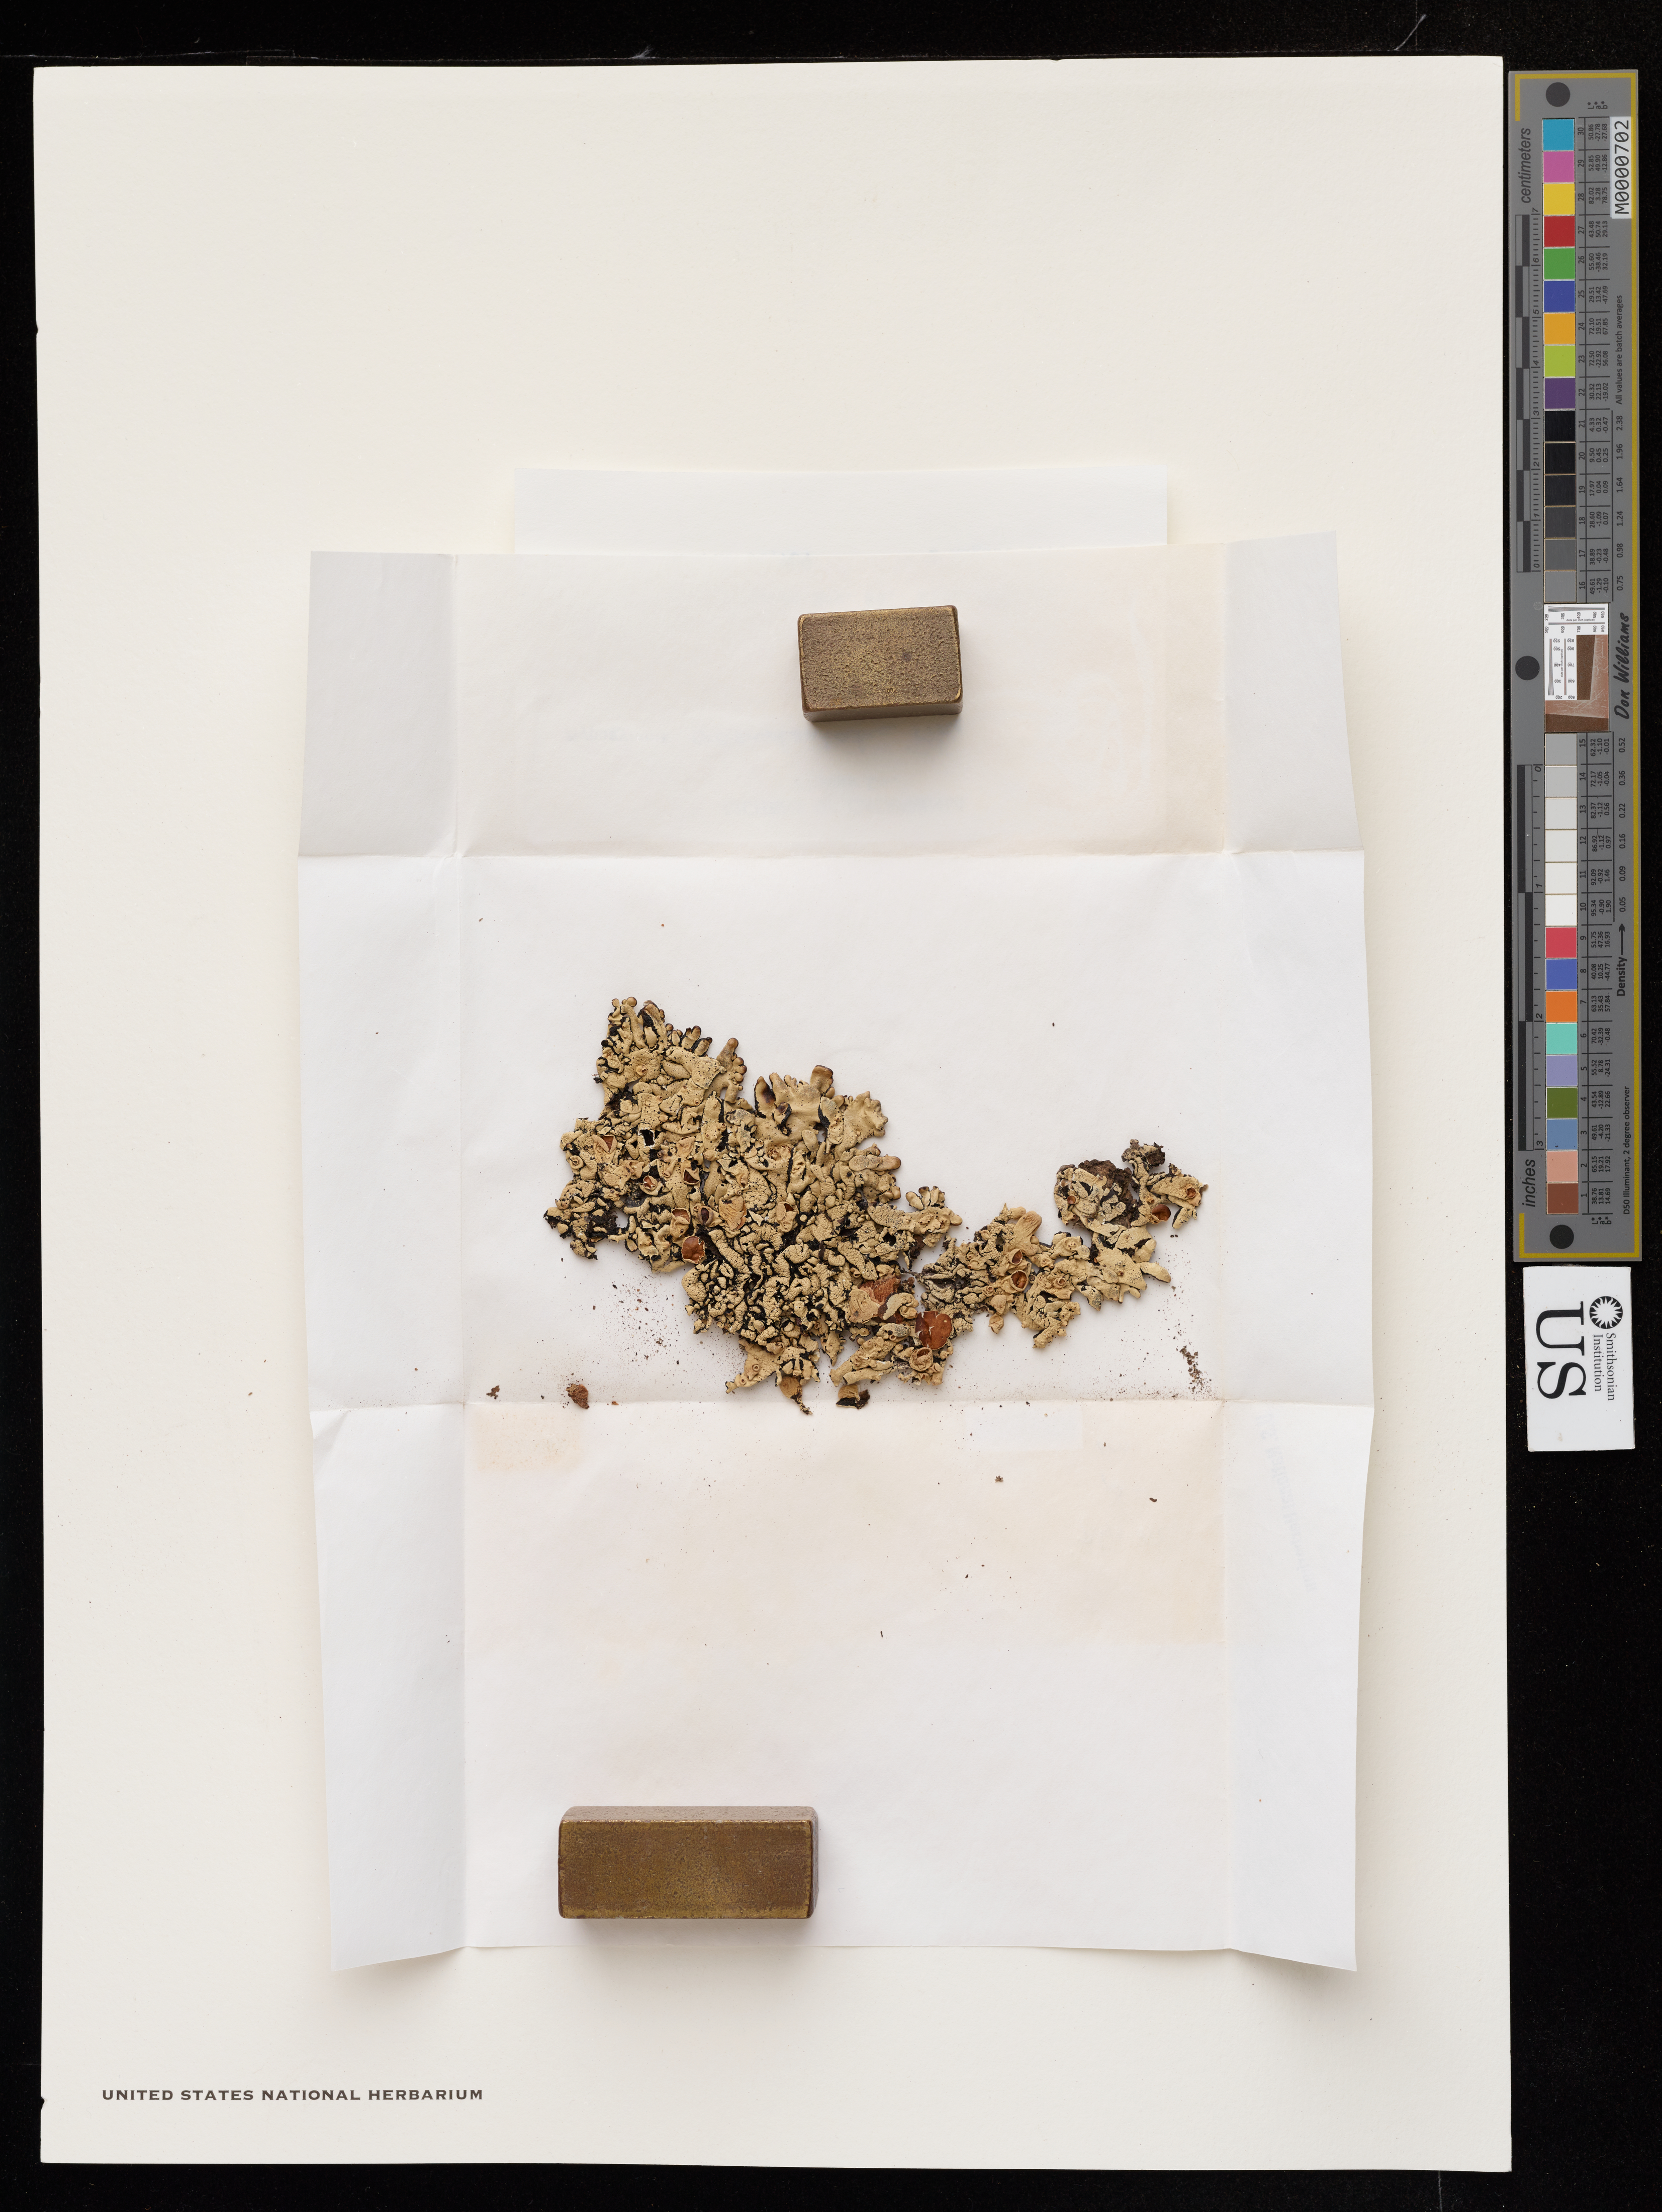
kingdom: Fungi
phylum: Ascomycota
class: Lecanoromycetes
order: Lecanorales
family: Parmeliaceae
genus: Hypogymnia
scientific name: Hypogymnia occidentalis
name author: L.H. Pike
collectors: M. Hale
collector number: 51969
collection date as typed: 02 Aug 1978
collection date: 1978-08-02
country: United States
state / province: California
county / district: Plumas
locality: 5 mi. nw of greenville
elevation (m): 0